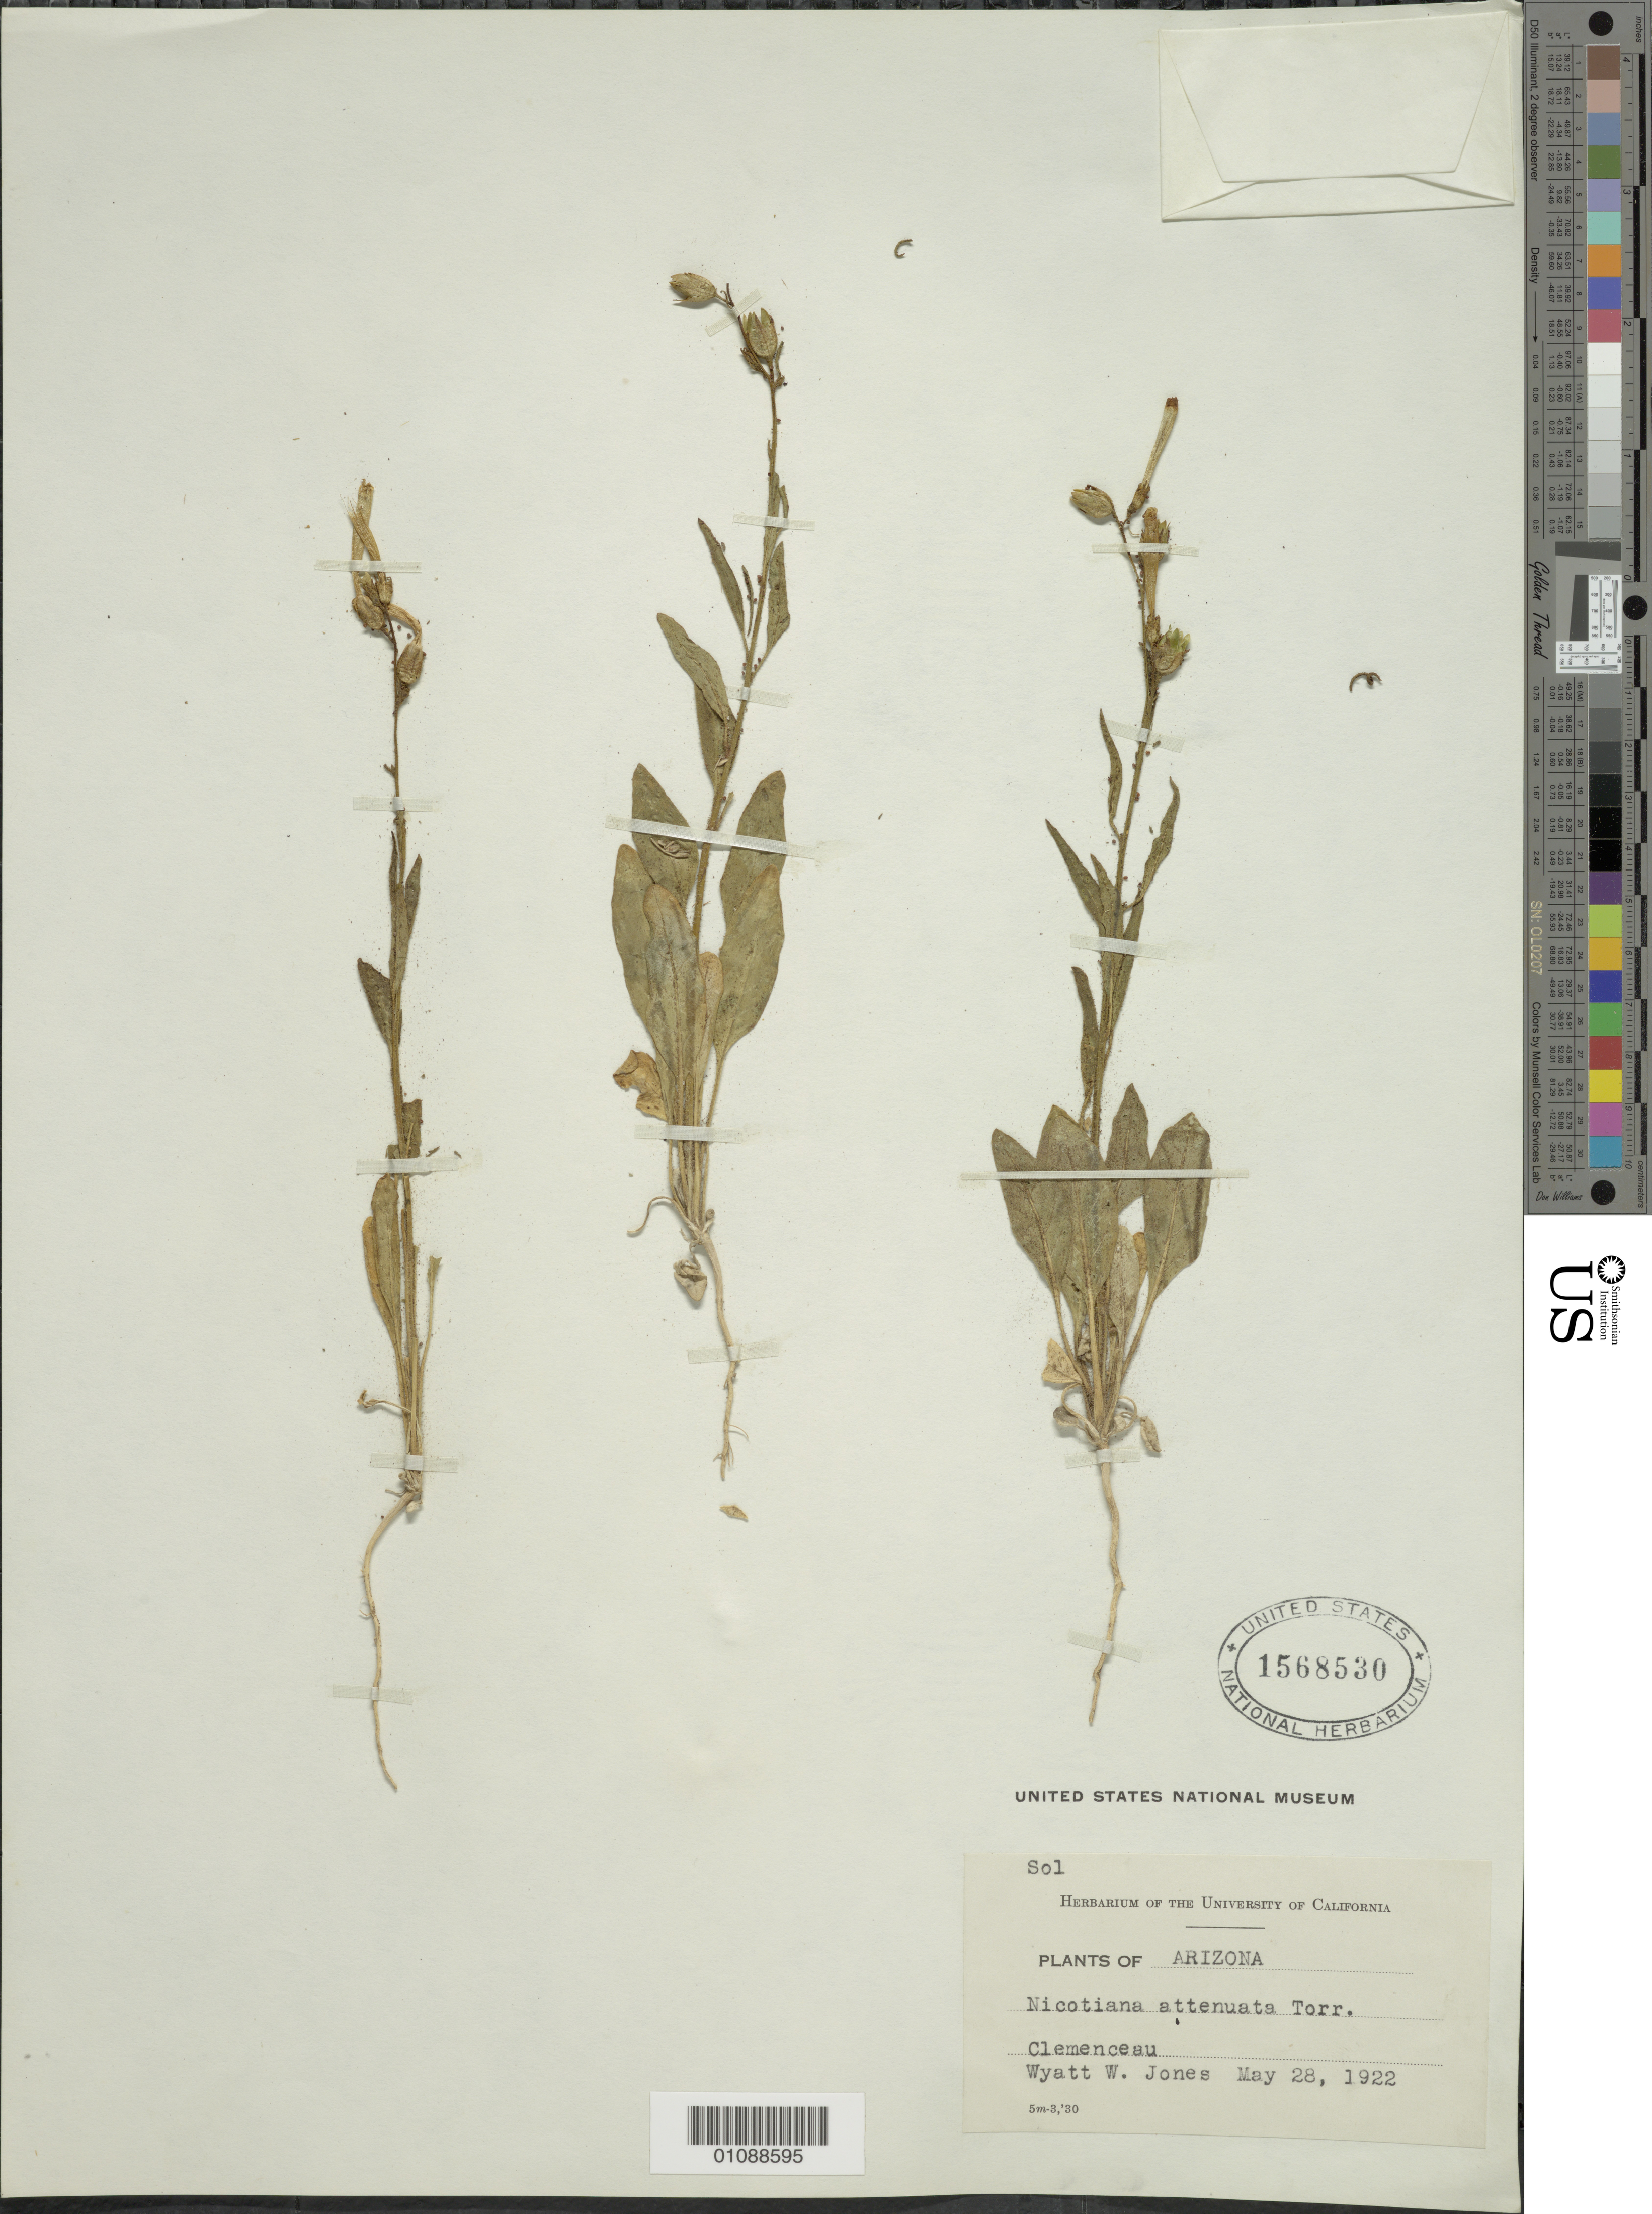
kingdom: Plantae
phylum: Tracheophyta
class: Magnoliopsida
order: Solanales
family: Solanaceae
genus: Nicotiana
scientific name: Nicotiana attenuata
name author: Torr. ex S. Watson in C. King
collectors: W. W. Jones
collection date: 1922-05-28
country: United States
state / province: Arizona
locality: Clemenceau.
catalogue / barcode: US 1568530